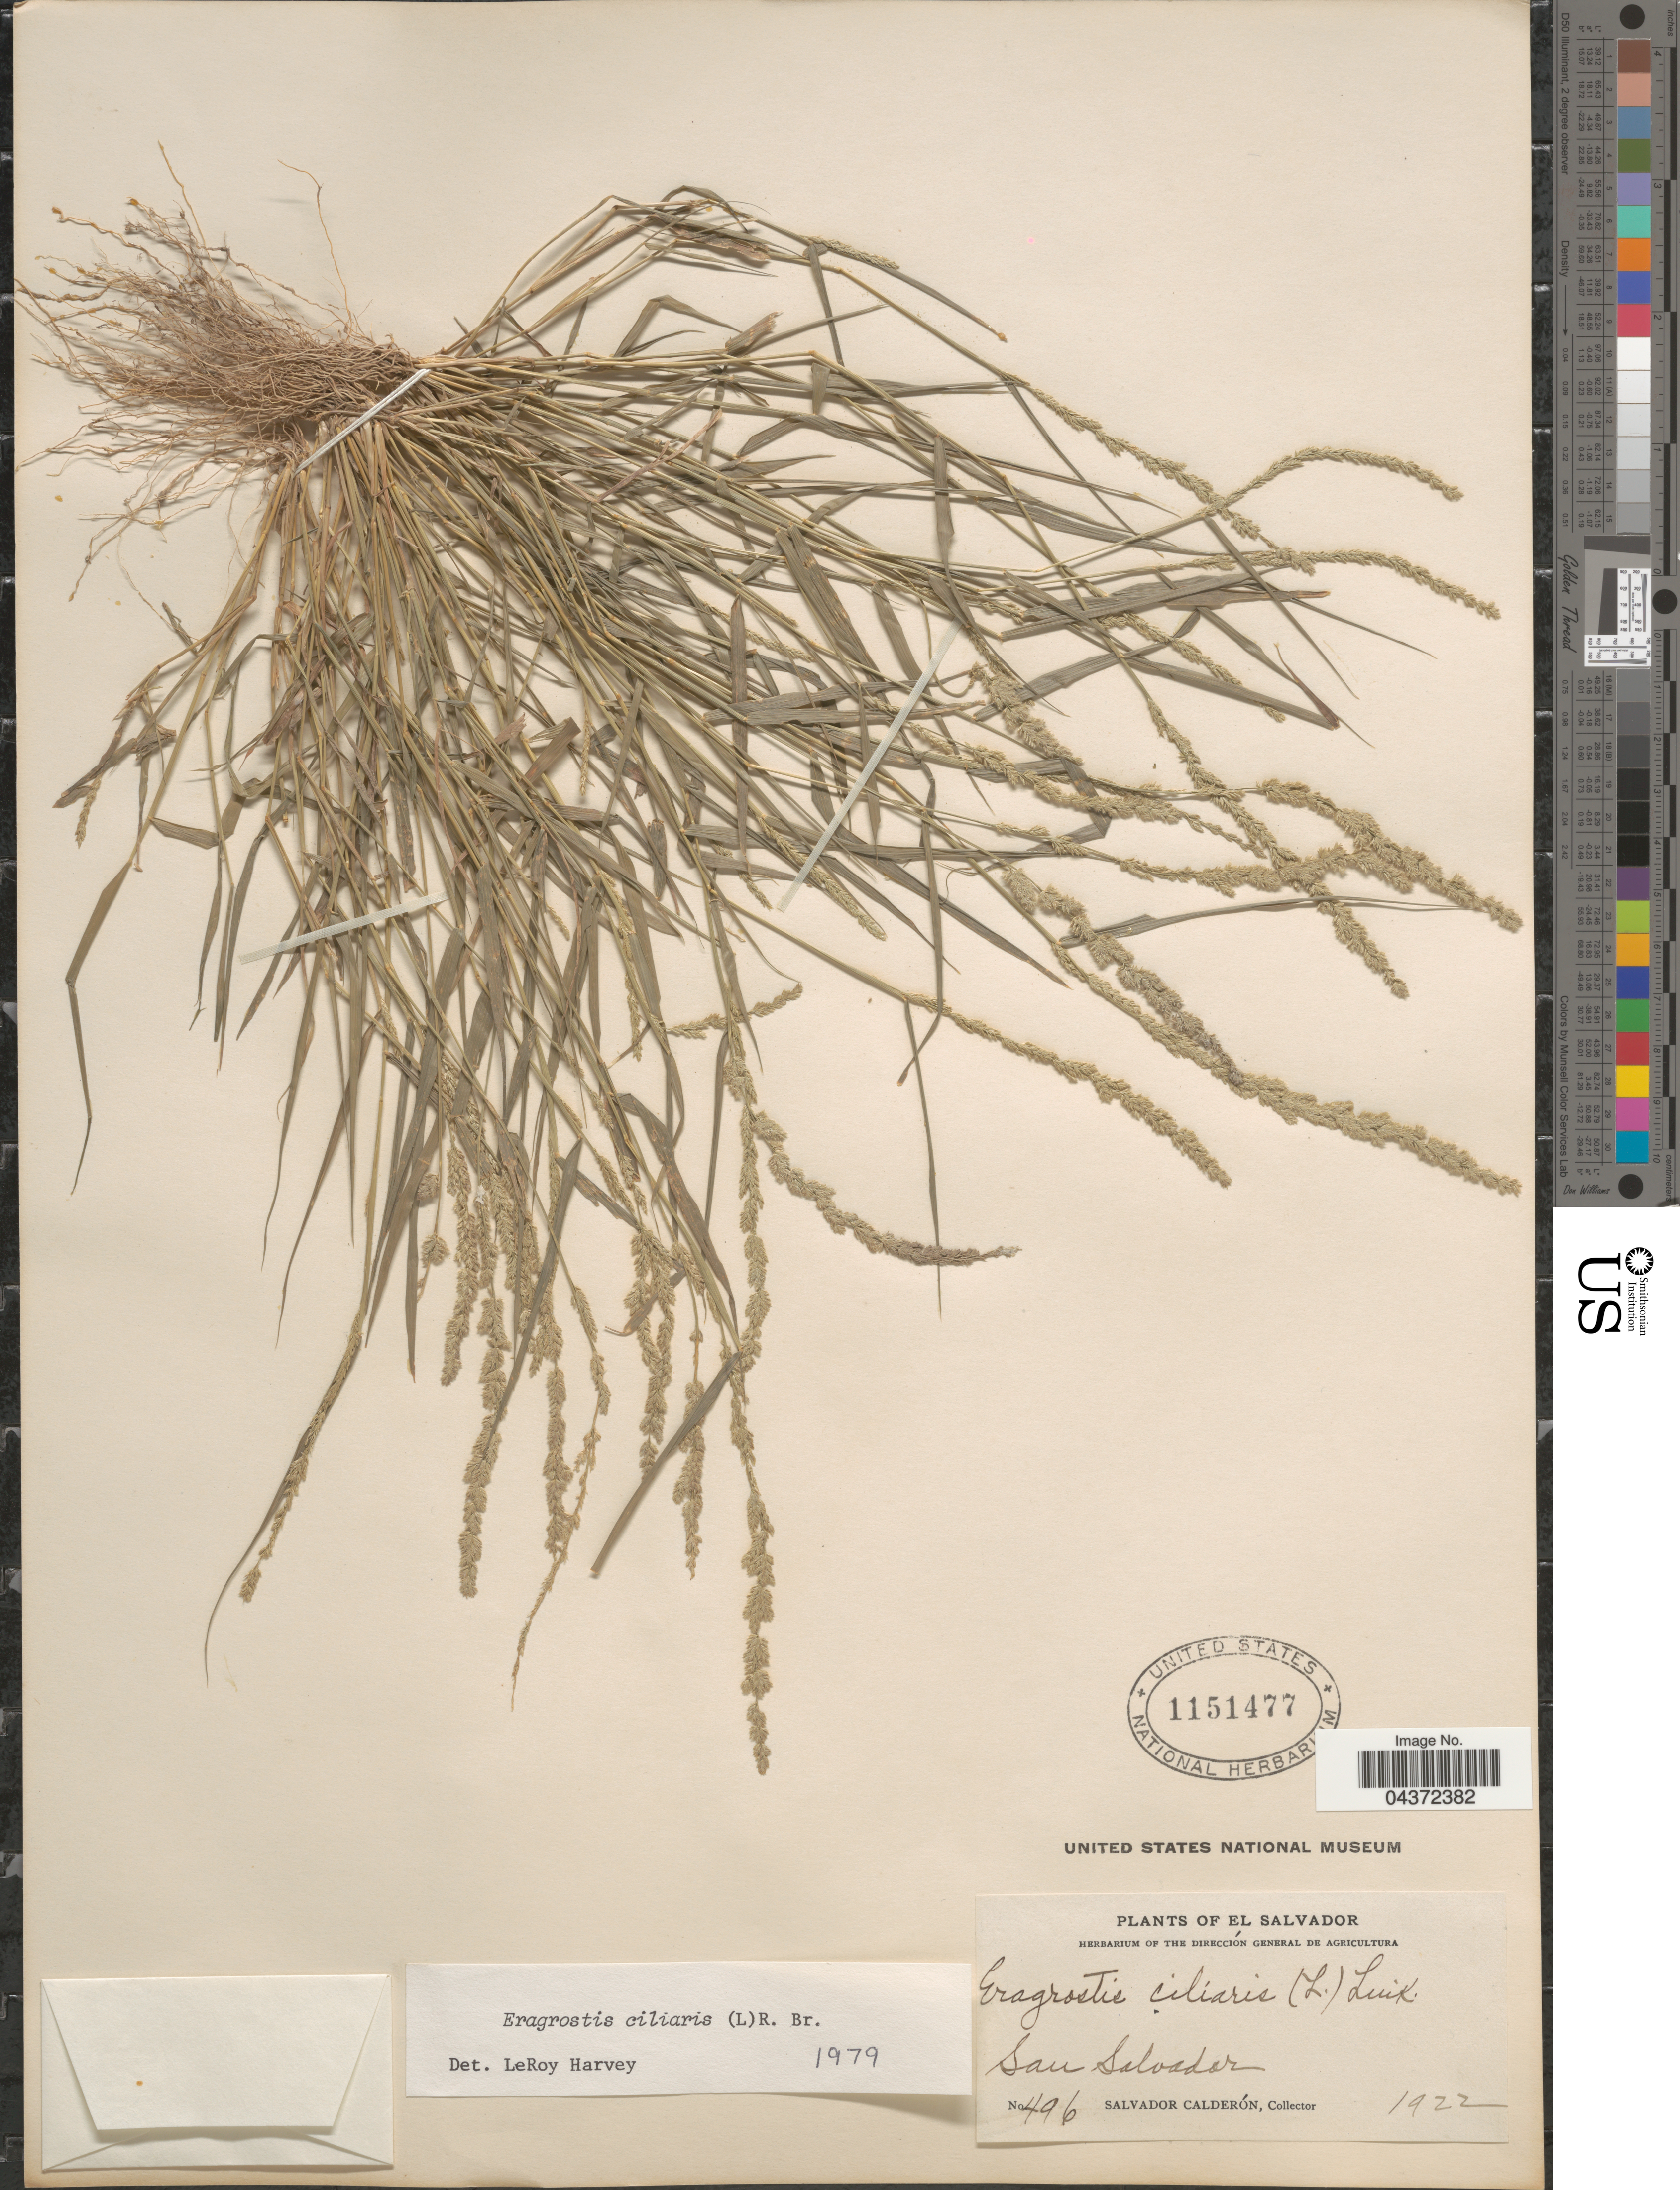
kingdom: Plantae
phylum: Tracheophyta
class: Liliopsida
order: Poales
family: Poaceae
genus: Eragrostis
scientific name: Eragrostis ciliaris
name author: (L.) R. Br.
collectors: S. Calderón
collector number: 496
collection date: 1922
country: El Salvador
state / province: San Salvador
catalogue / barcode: US 1151477